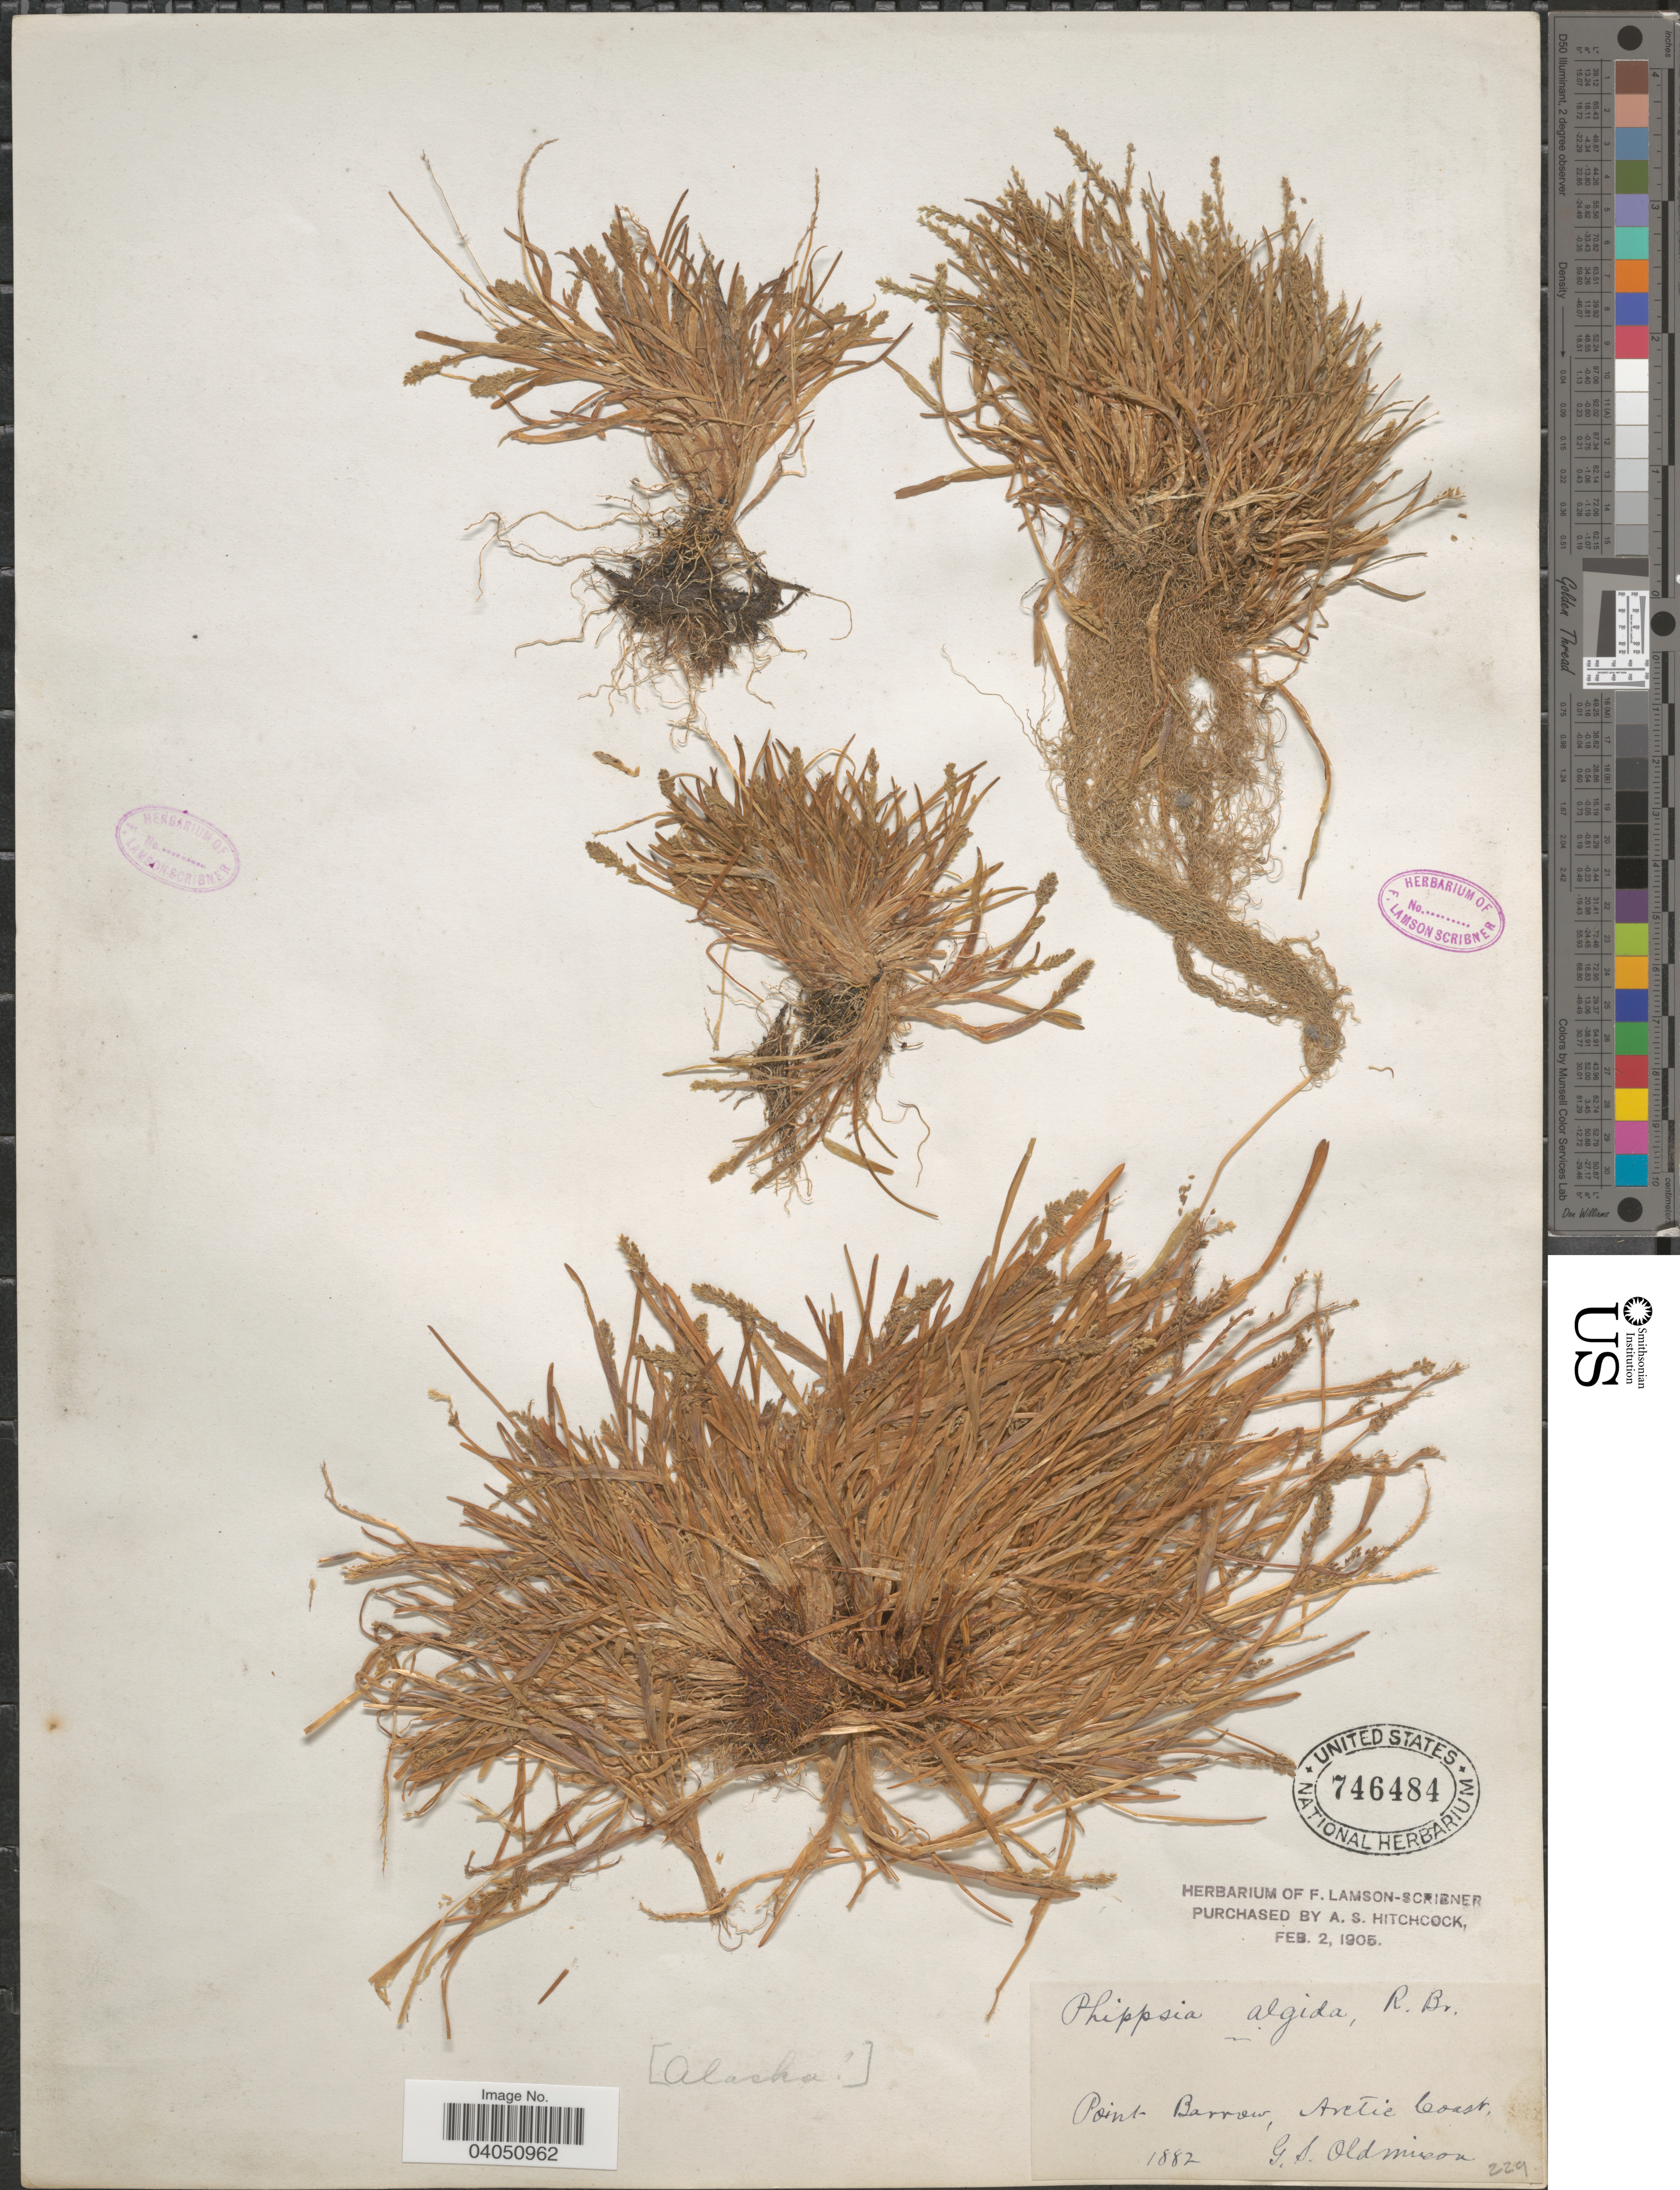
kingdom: Plantae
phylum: Tracheophyta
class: Liliopsida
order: Poales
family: Poaceae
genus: Phippsia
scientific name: Phippsia algida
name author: (Sol.) R. Br.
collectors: G. Oldmixon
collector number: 229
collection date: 1882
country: United States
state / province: Alaska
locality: Point Barrow, Arctic Coast.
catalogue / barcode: US 746484